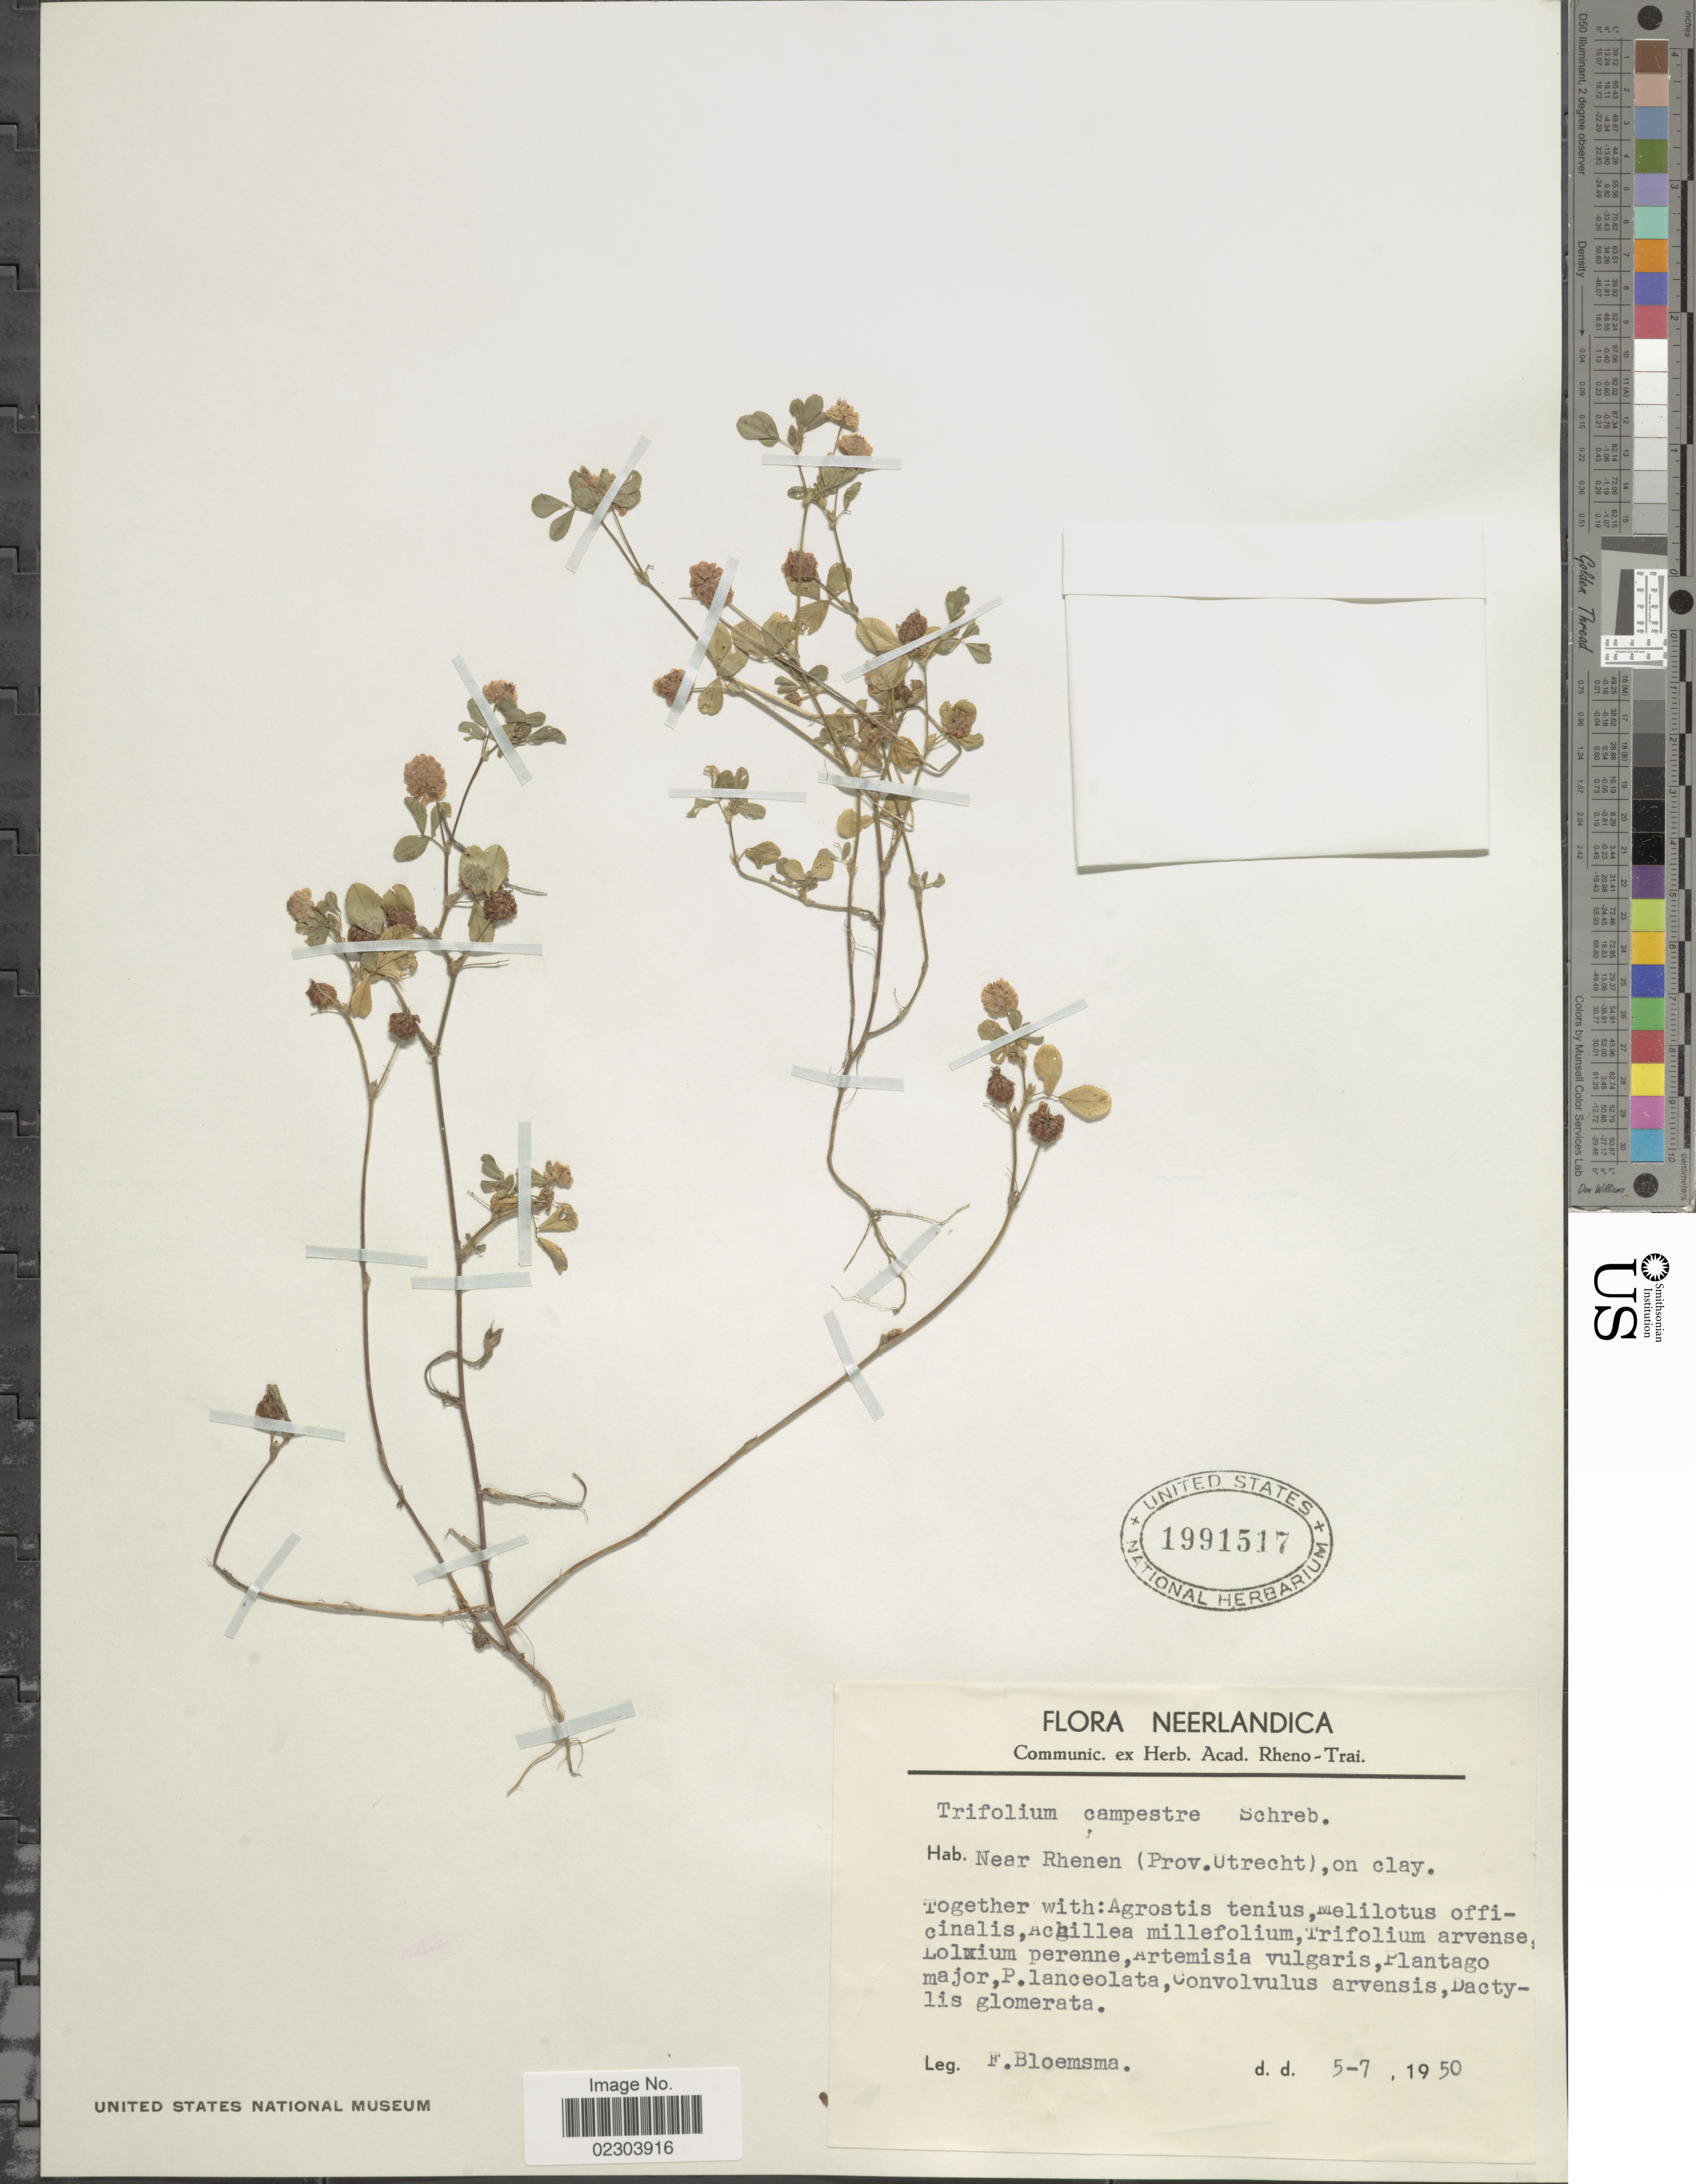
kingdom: Plantae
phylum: Tracheophyta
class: Magnoliopsida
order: Fabales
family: Fabaceae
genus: Trifolium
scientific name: Trifolium campestre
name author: Schreb.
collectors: F. Bloemsma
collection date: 1950-07-05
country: Netherlands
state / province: Utrecht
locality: Near Rhenen, on clay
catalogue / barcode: US 1991517